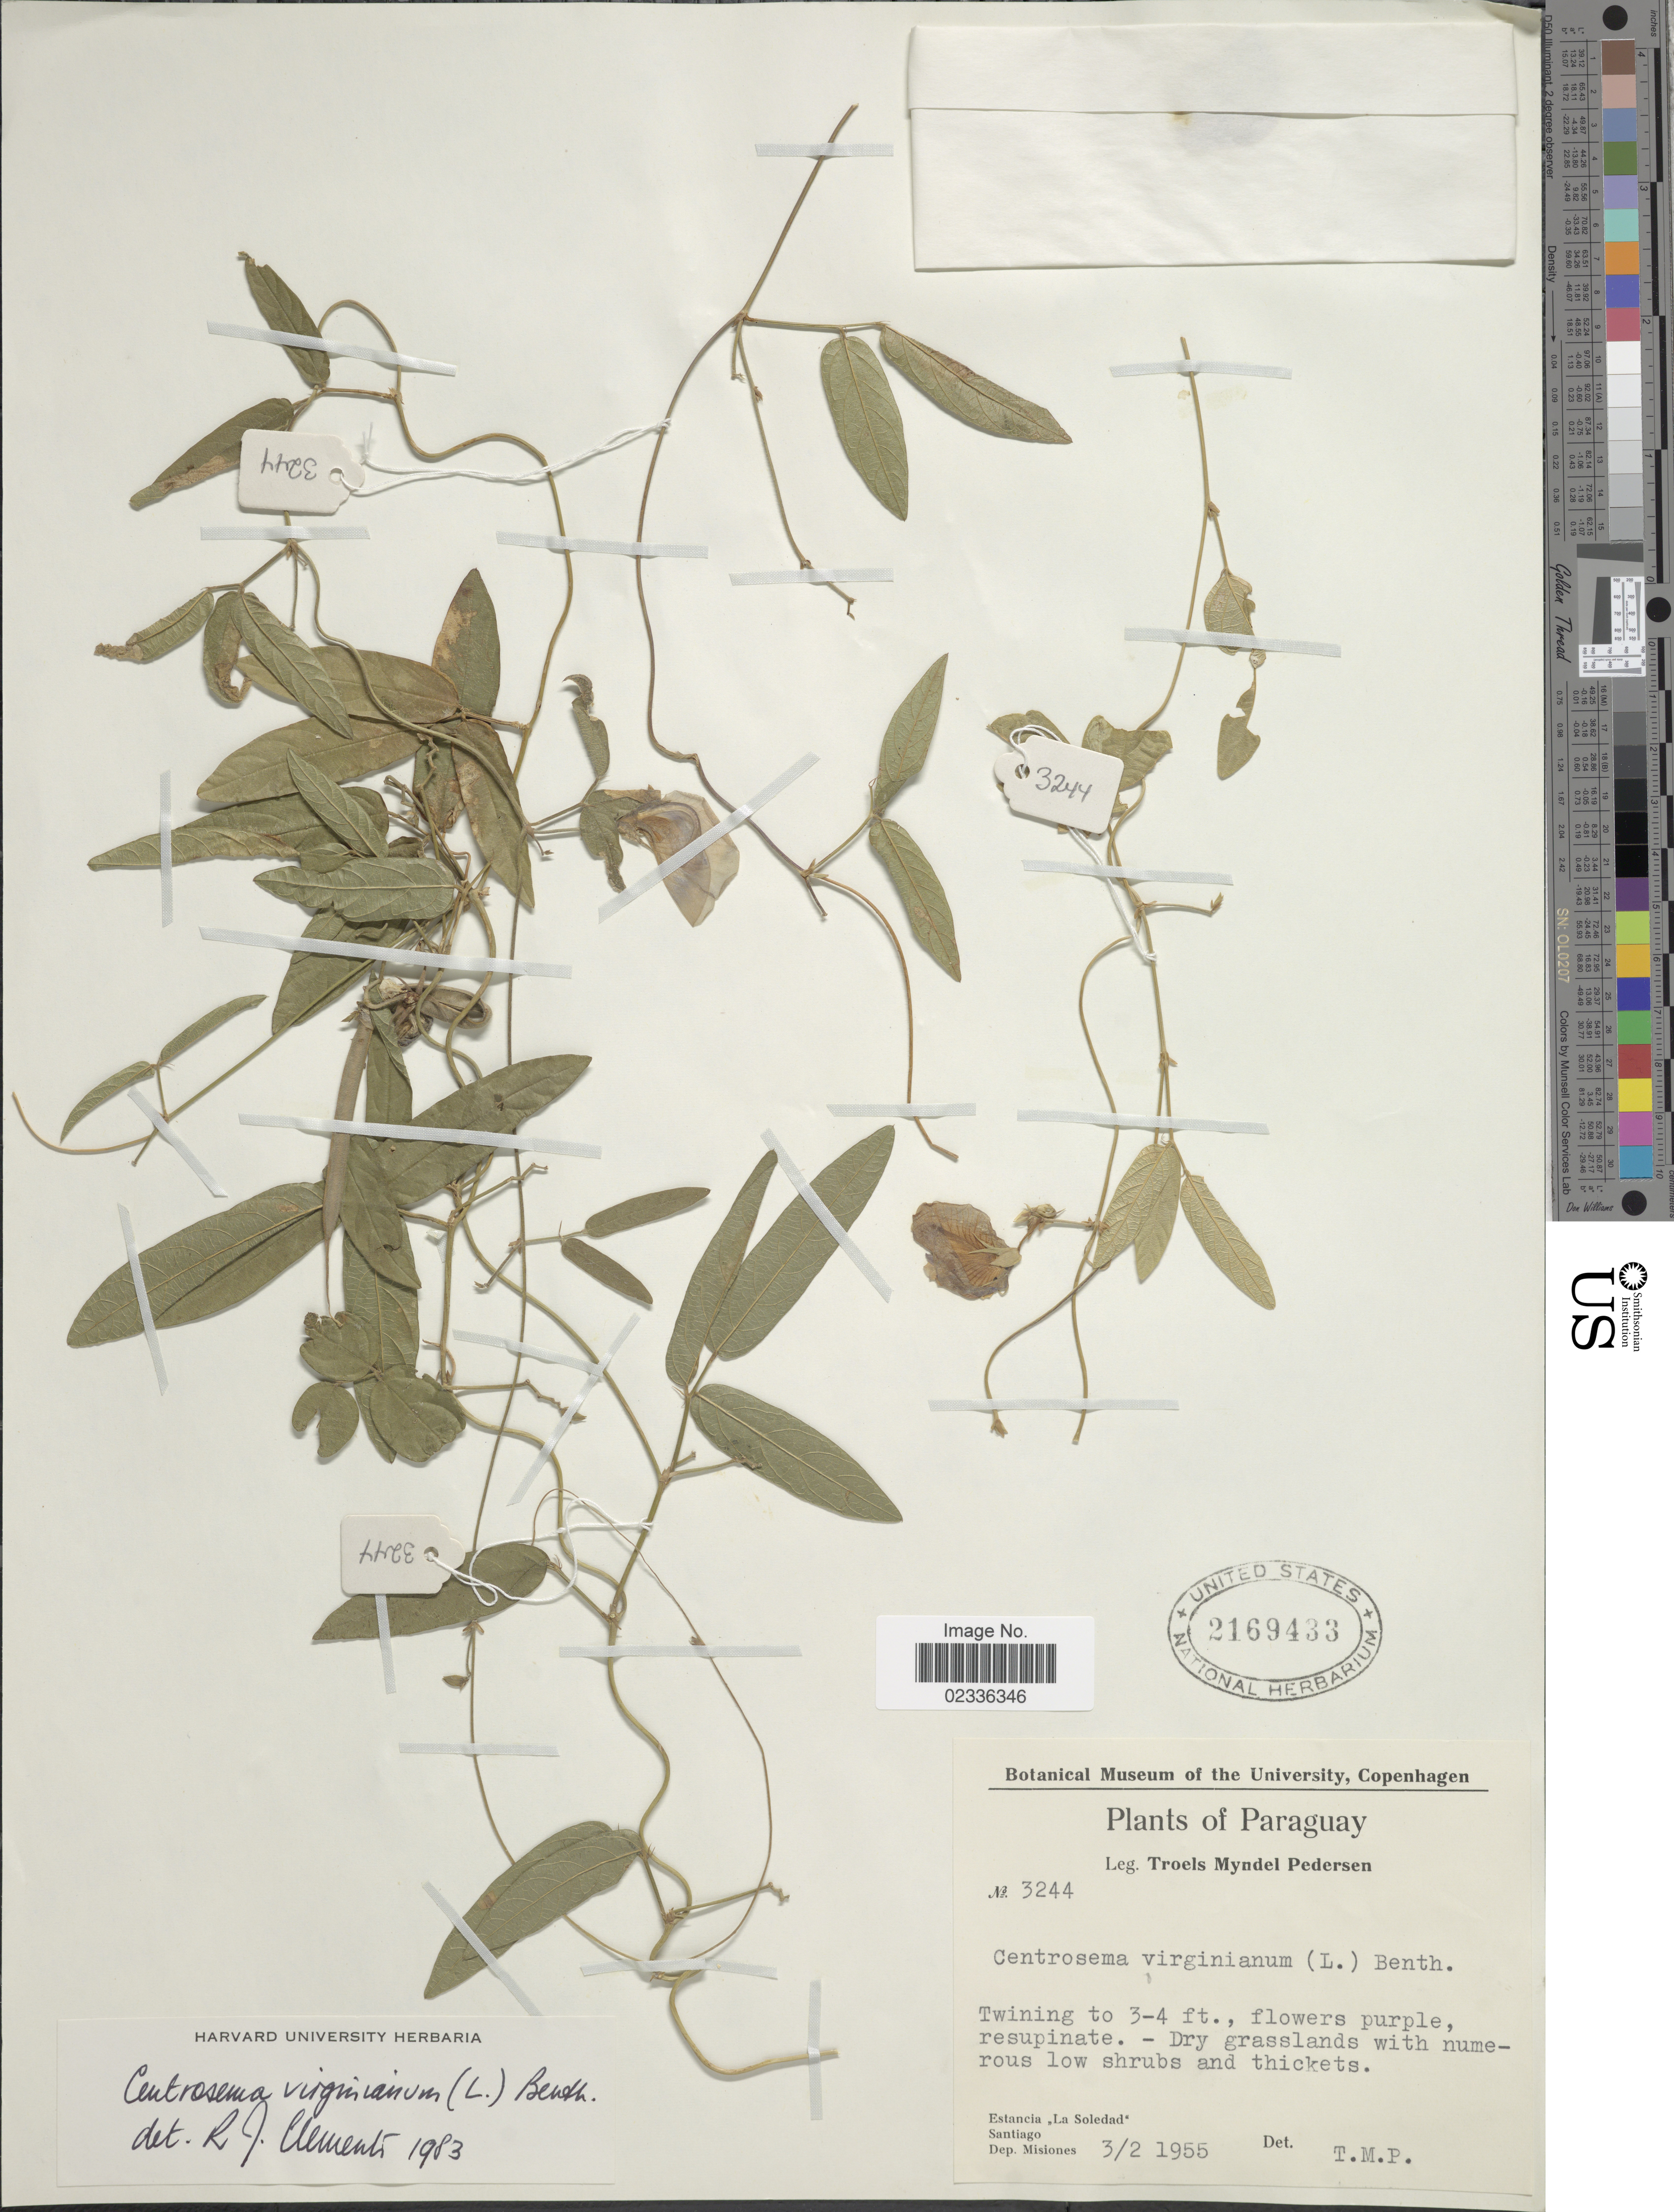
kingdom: Plantae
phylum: Tracheophyta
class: Magnoliopsida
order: Fabales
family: Fabaceae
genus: Centrosema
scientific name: Centrosema virginianum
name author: (L.) Benth.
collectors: T. Pederson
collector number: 3244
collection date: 1955-02-03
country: Paraguay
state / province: Misiones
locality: Estancia "La Soledad" , Santiago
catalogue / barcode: US 2169433